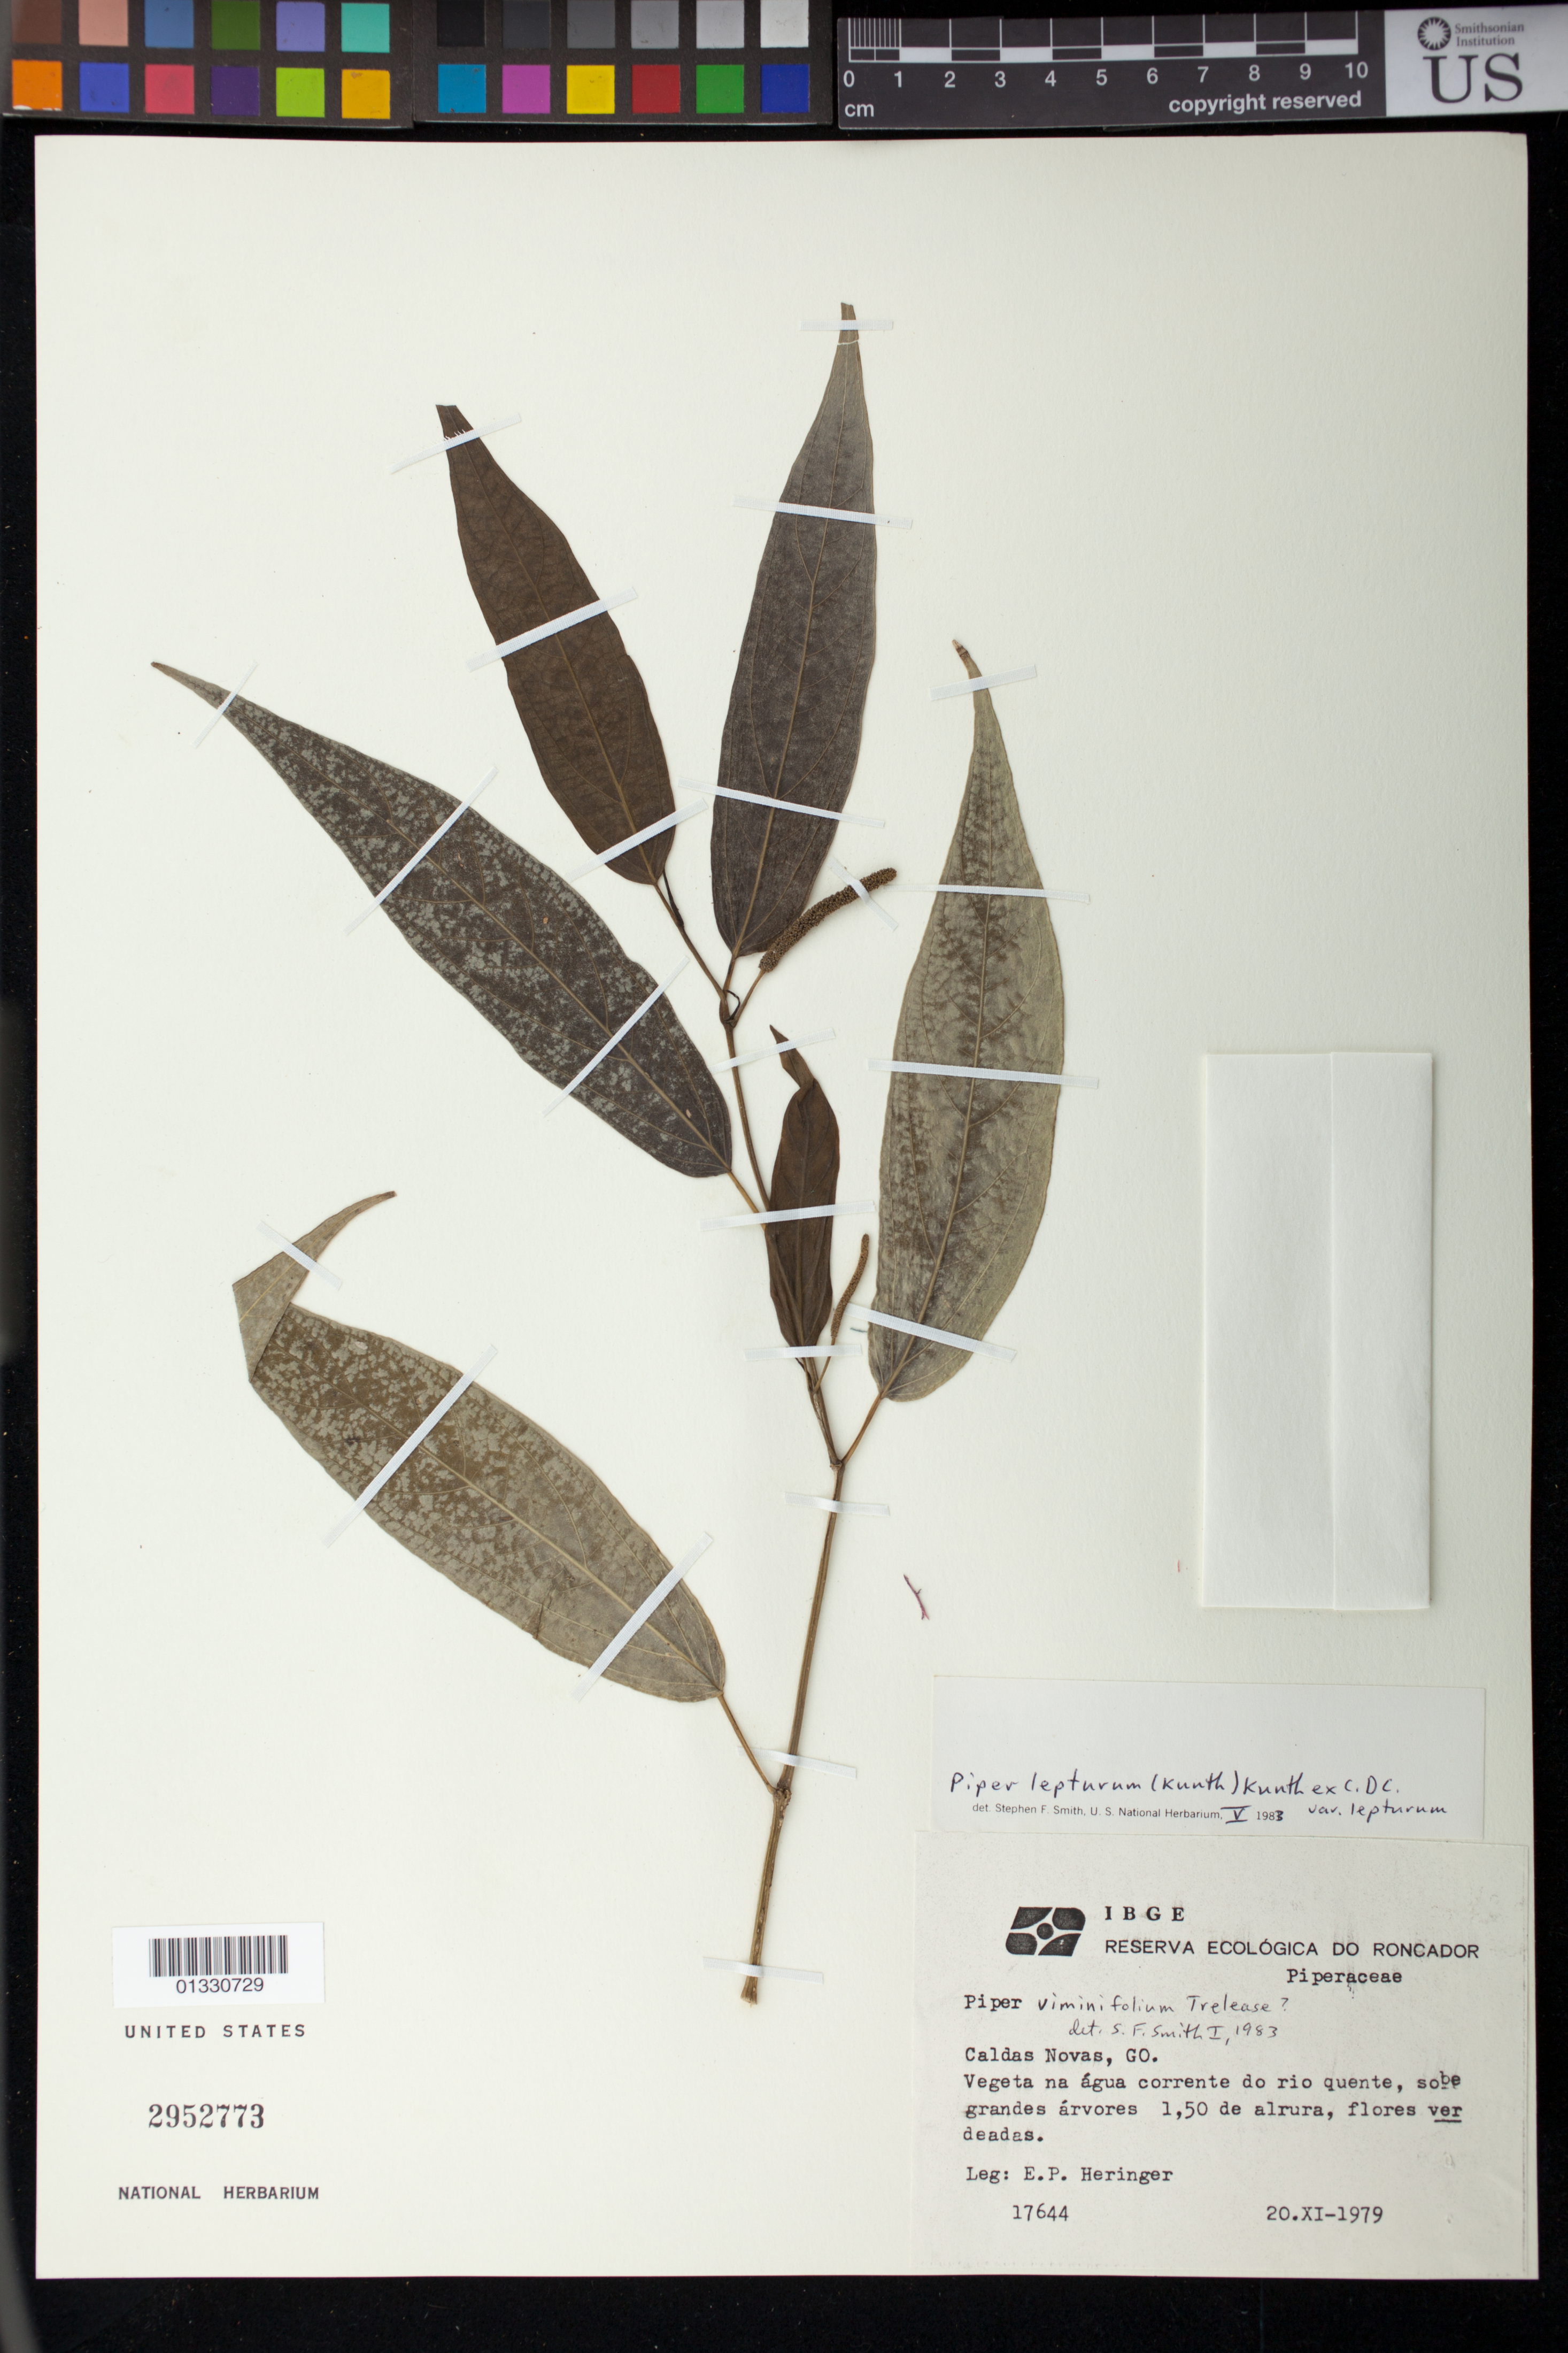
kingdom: Plantae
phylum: Tracheophyta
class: Magnoliopsida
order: Piperales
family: Piperaceae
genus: Piper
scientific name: Piper lepturum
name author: Kunth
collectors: E. P. Heringer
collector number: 17644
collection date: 1979-11-20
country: Brazil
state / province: Goiás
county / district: Caldas Novas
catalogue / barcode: US 2952773